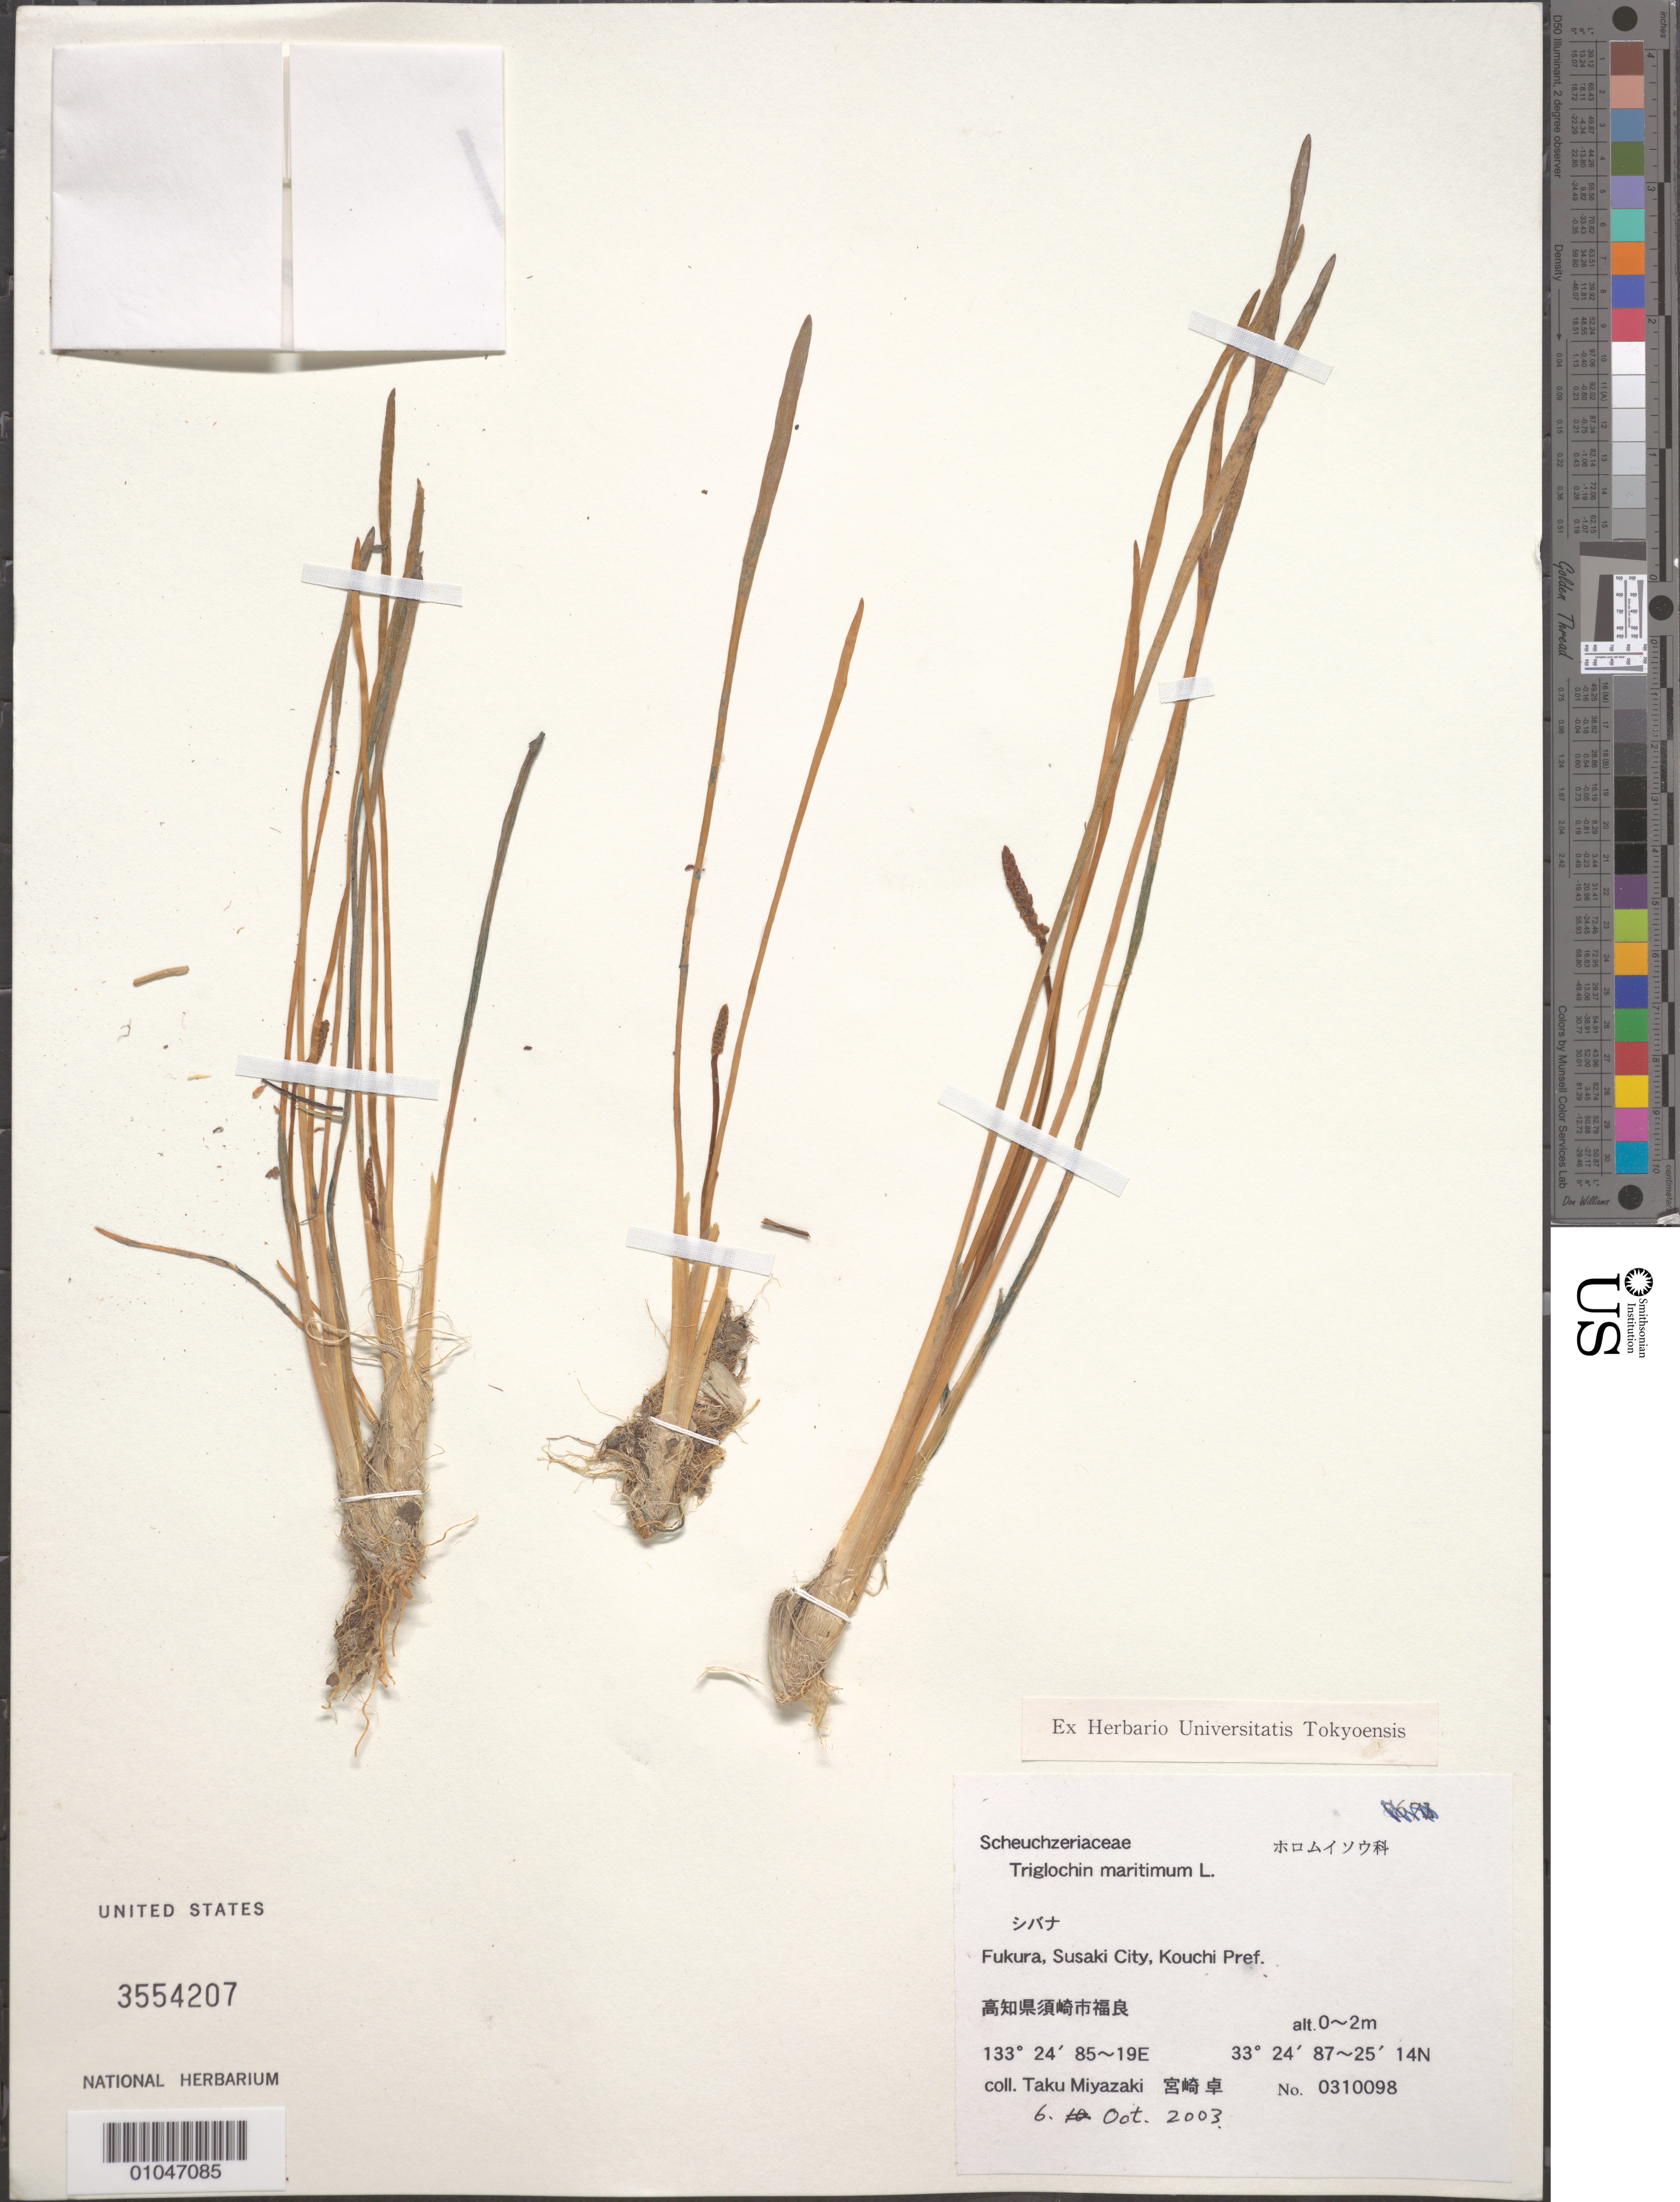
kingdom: Plantae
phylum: Tracheophyta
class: Liliopsida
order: Alismatales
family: Juncaginaceae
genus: Triglochin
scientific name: Triglochin maritima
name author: L.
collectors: T. Miyazaki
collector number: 0310098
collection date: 2003-10-06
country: Japan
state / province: Koti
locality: Fukura, Susaki City, Kouchi Pref. Shikoku.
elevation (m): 0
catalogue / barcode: US 3554207